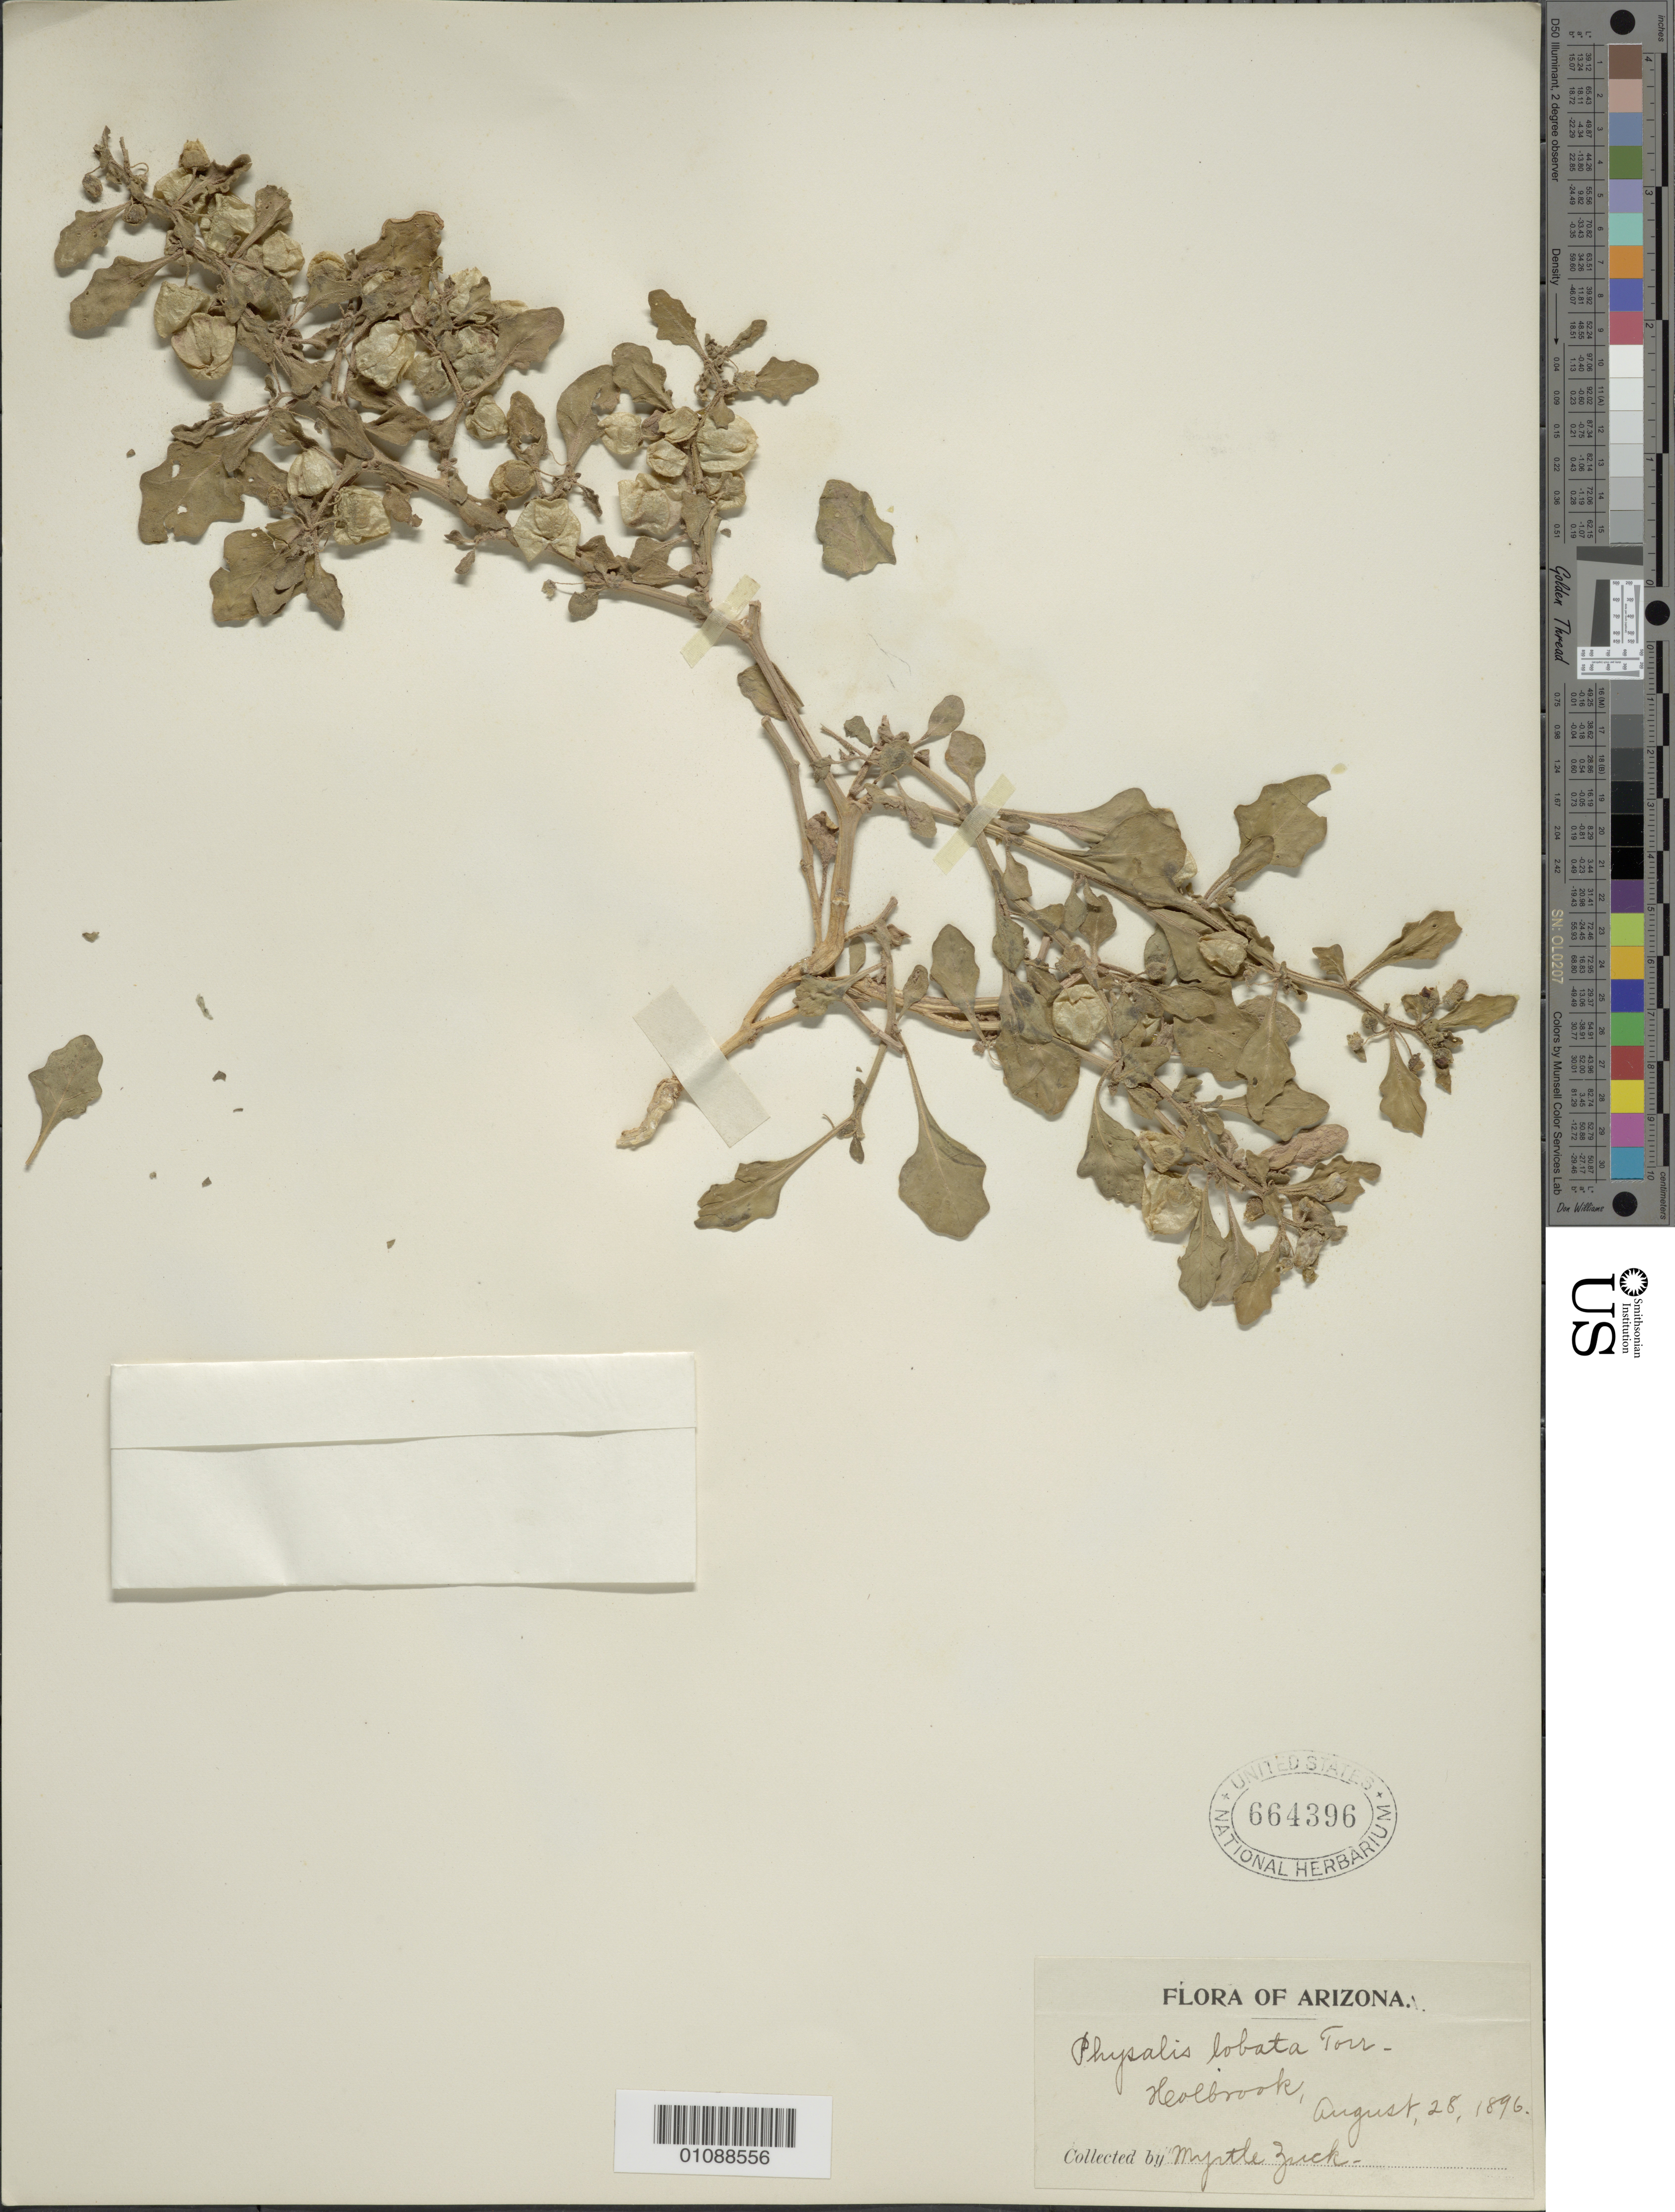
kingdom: Plantae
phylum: Tracheophyta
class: Magnoliopsida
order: Solanales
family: Solanaceae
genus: Quincula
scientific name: Quincula lobata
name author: (Torr.) Raf.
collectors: M. Zuck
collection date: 1896-08-28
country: United States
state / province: Arizona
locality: Holbrook.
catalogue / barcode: US 664396